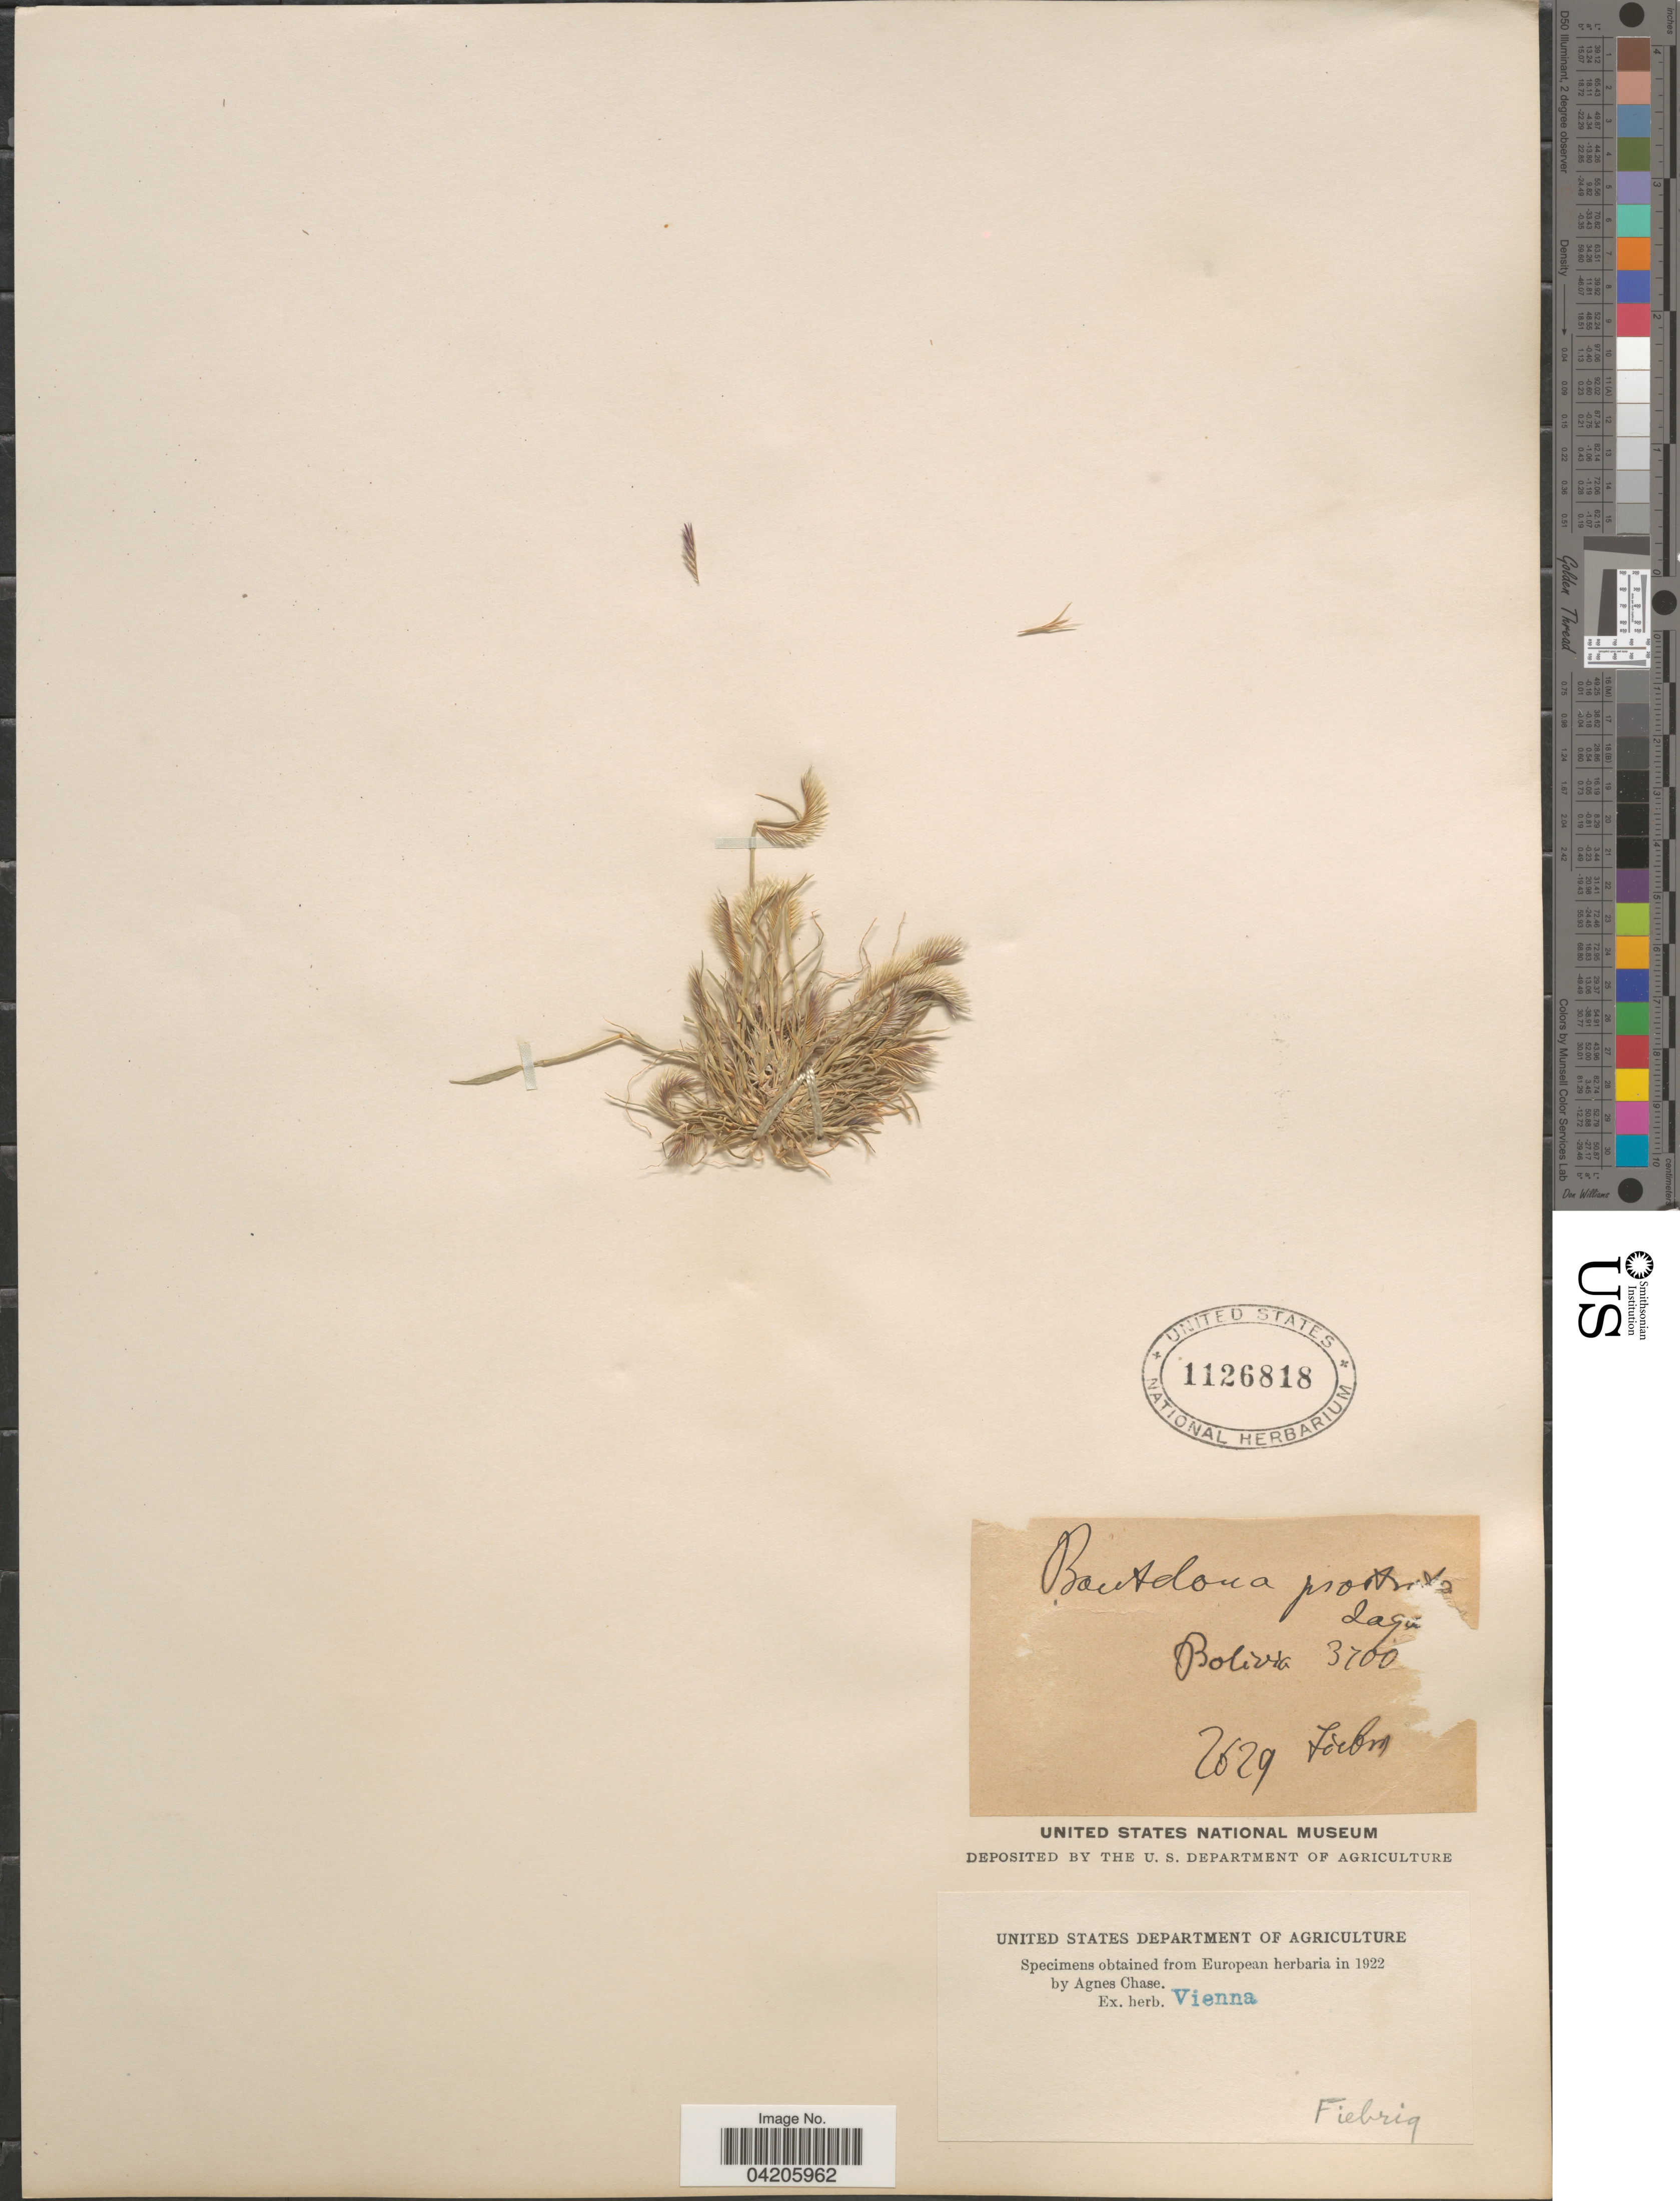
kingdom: Plantae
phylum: Tracheophyta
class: Liliopsida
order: Poales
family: Poaceae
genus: Bouteloua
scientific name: Bouteloua simplex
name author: Lag.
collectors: Fiebrig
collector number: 2629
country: Bolivia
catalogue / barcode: US 1126818